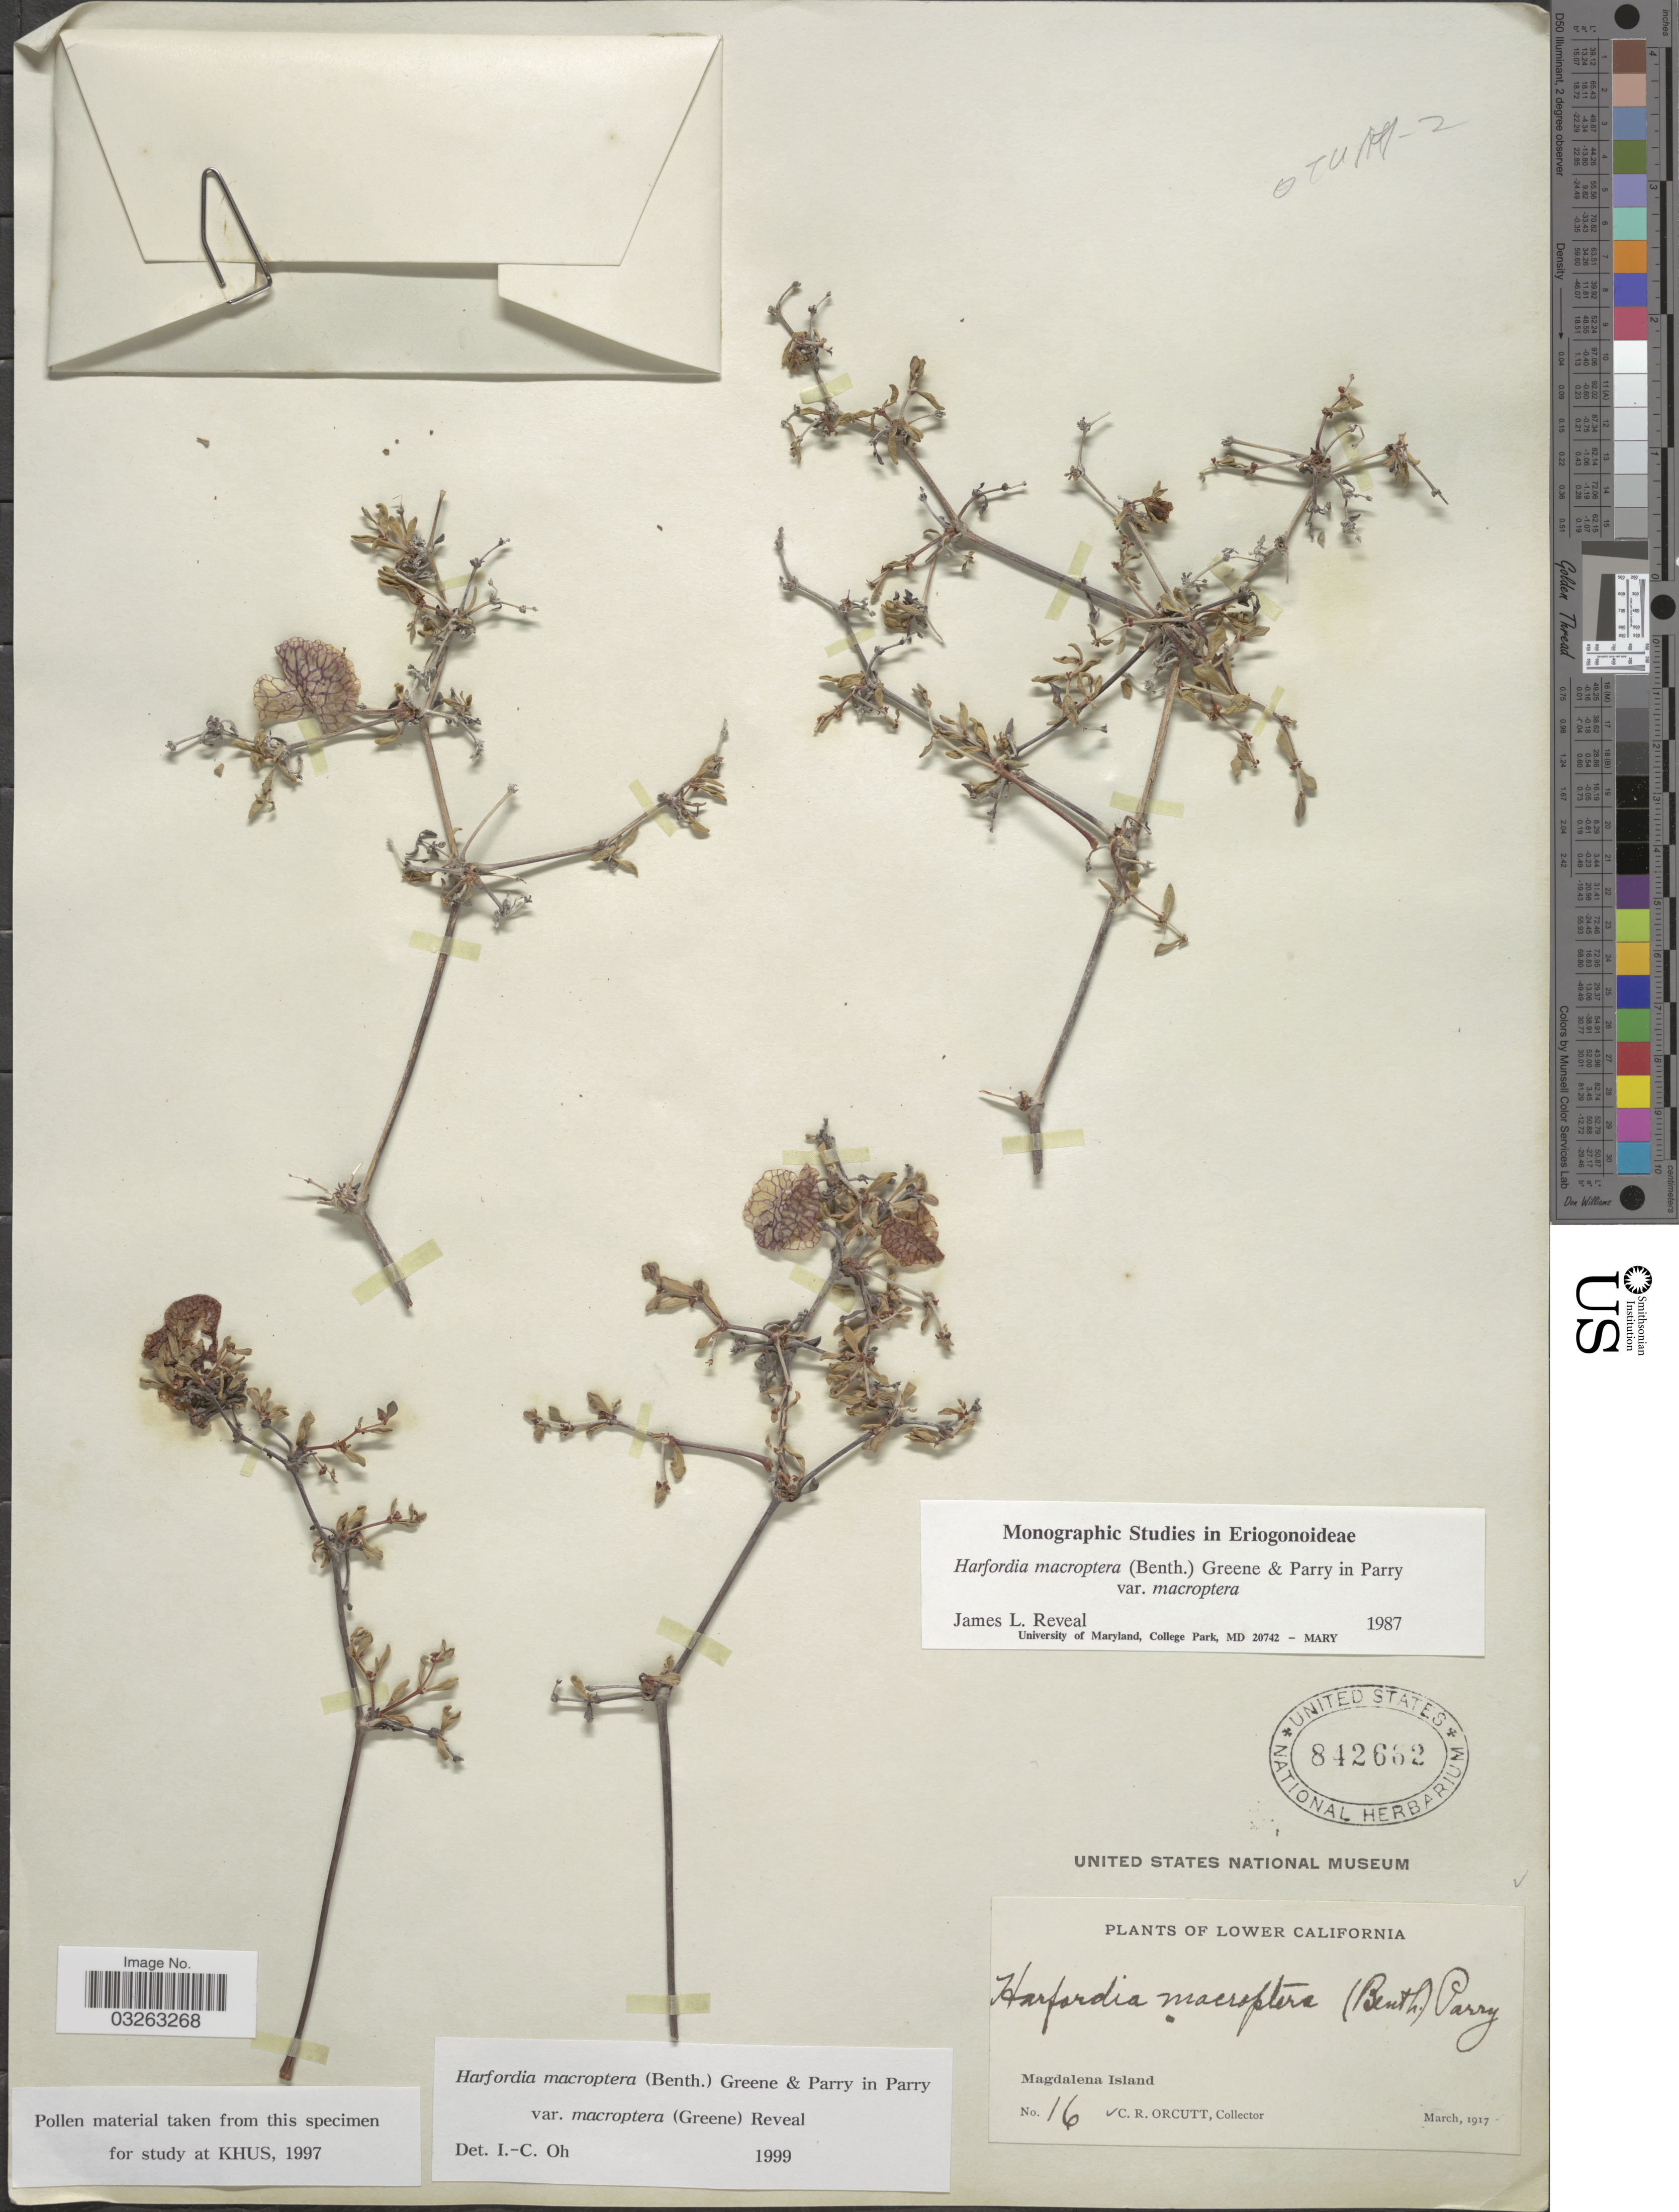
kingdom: Plantae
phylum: Tracheophyta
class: Magnoliopsida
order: Caryophyllales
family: Polygonaceae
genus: Harfordia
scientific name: Harfordia macroptera var. macroptera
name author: (Benth.) Greene & Parry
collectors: C. R. Orcutt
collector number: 16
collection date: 1917-03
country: Mexico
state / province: Baja California Sur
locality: Lower California. Magdalena Island.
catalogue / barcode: US 842662